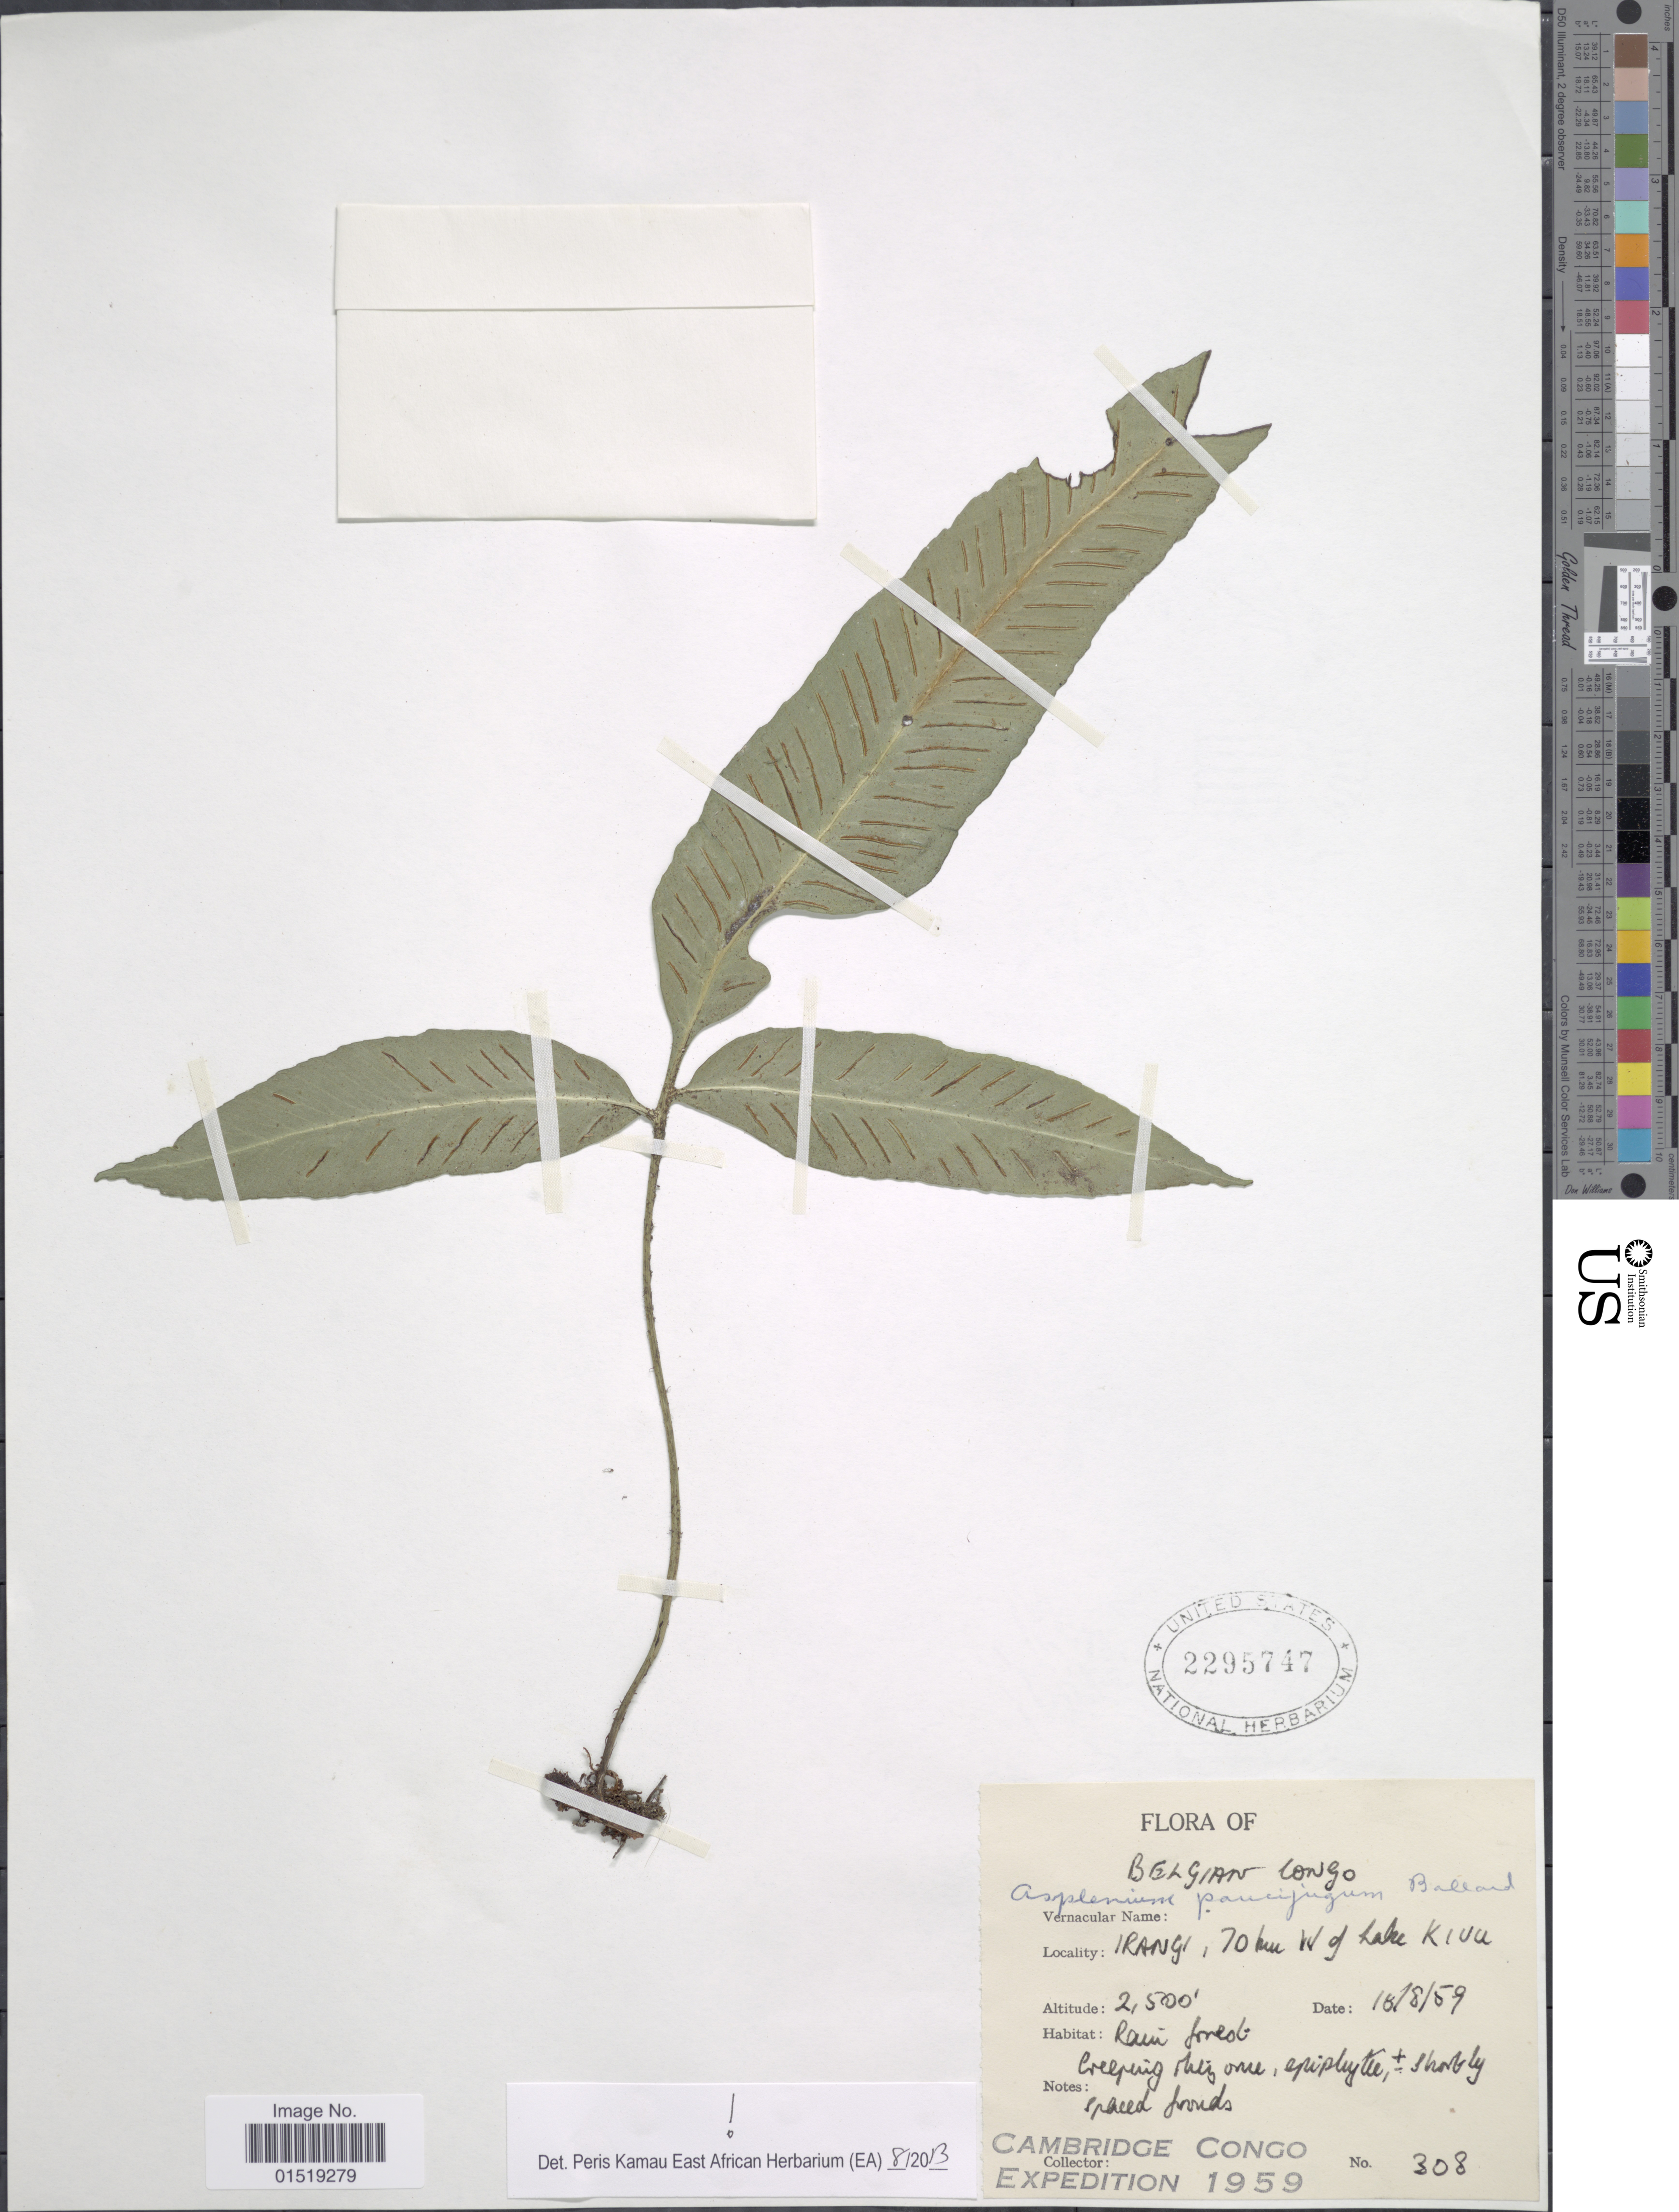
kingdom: Plantae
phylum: Tracheophyta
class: Polypodiopsida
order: Polypodiales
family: Aspleniaceae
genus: Asplenium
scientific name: Asplenium paucijugum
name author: Ballard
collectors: Cambridge Congo Expedition 1959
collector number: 308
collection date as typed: Transcribed d/m/y: 16/8/59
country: Congo, Democratic Republic of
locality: Belgian Congo. Irangi, 70 km W of Lake Kivu.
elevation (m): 762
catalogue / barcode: US 2295747